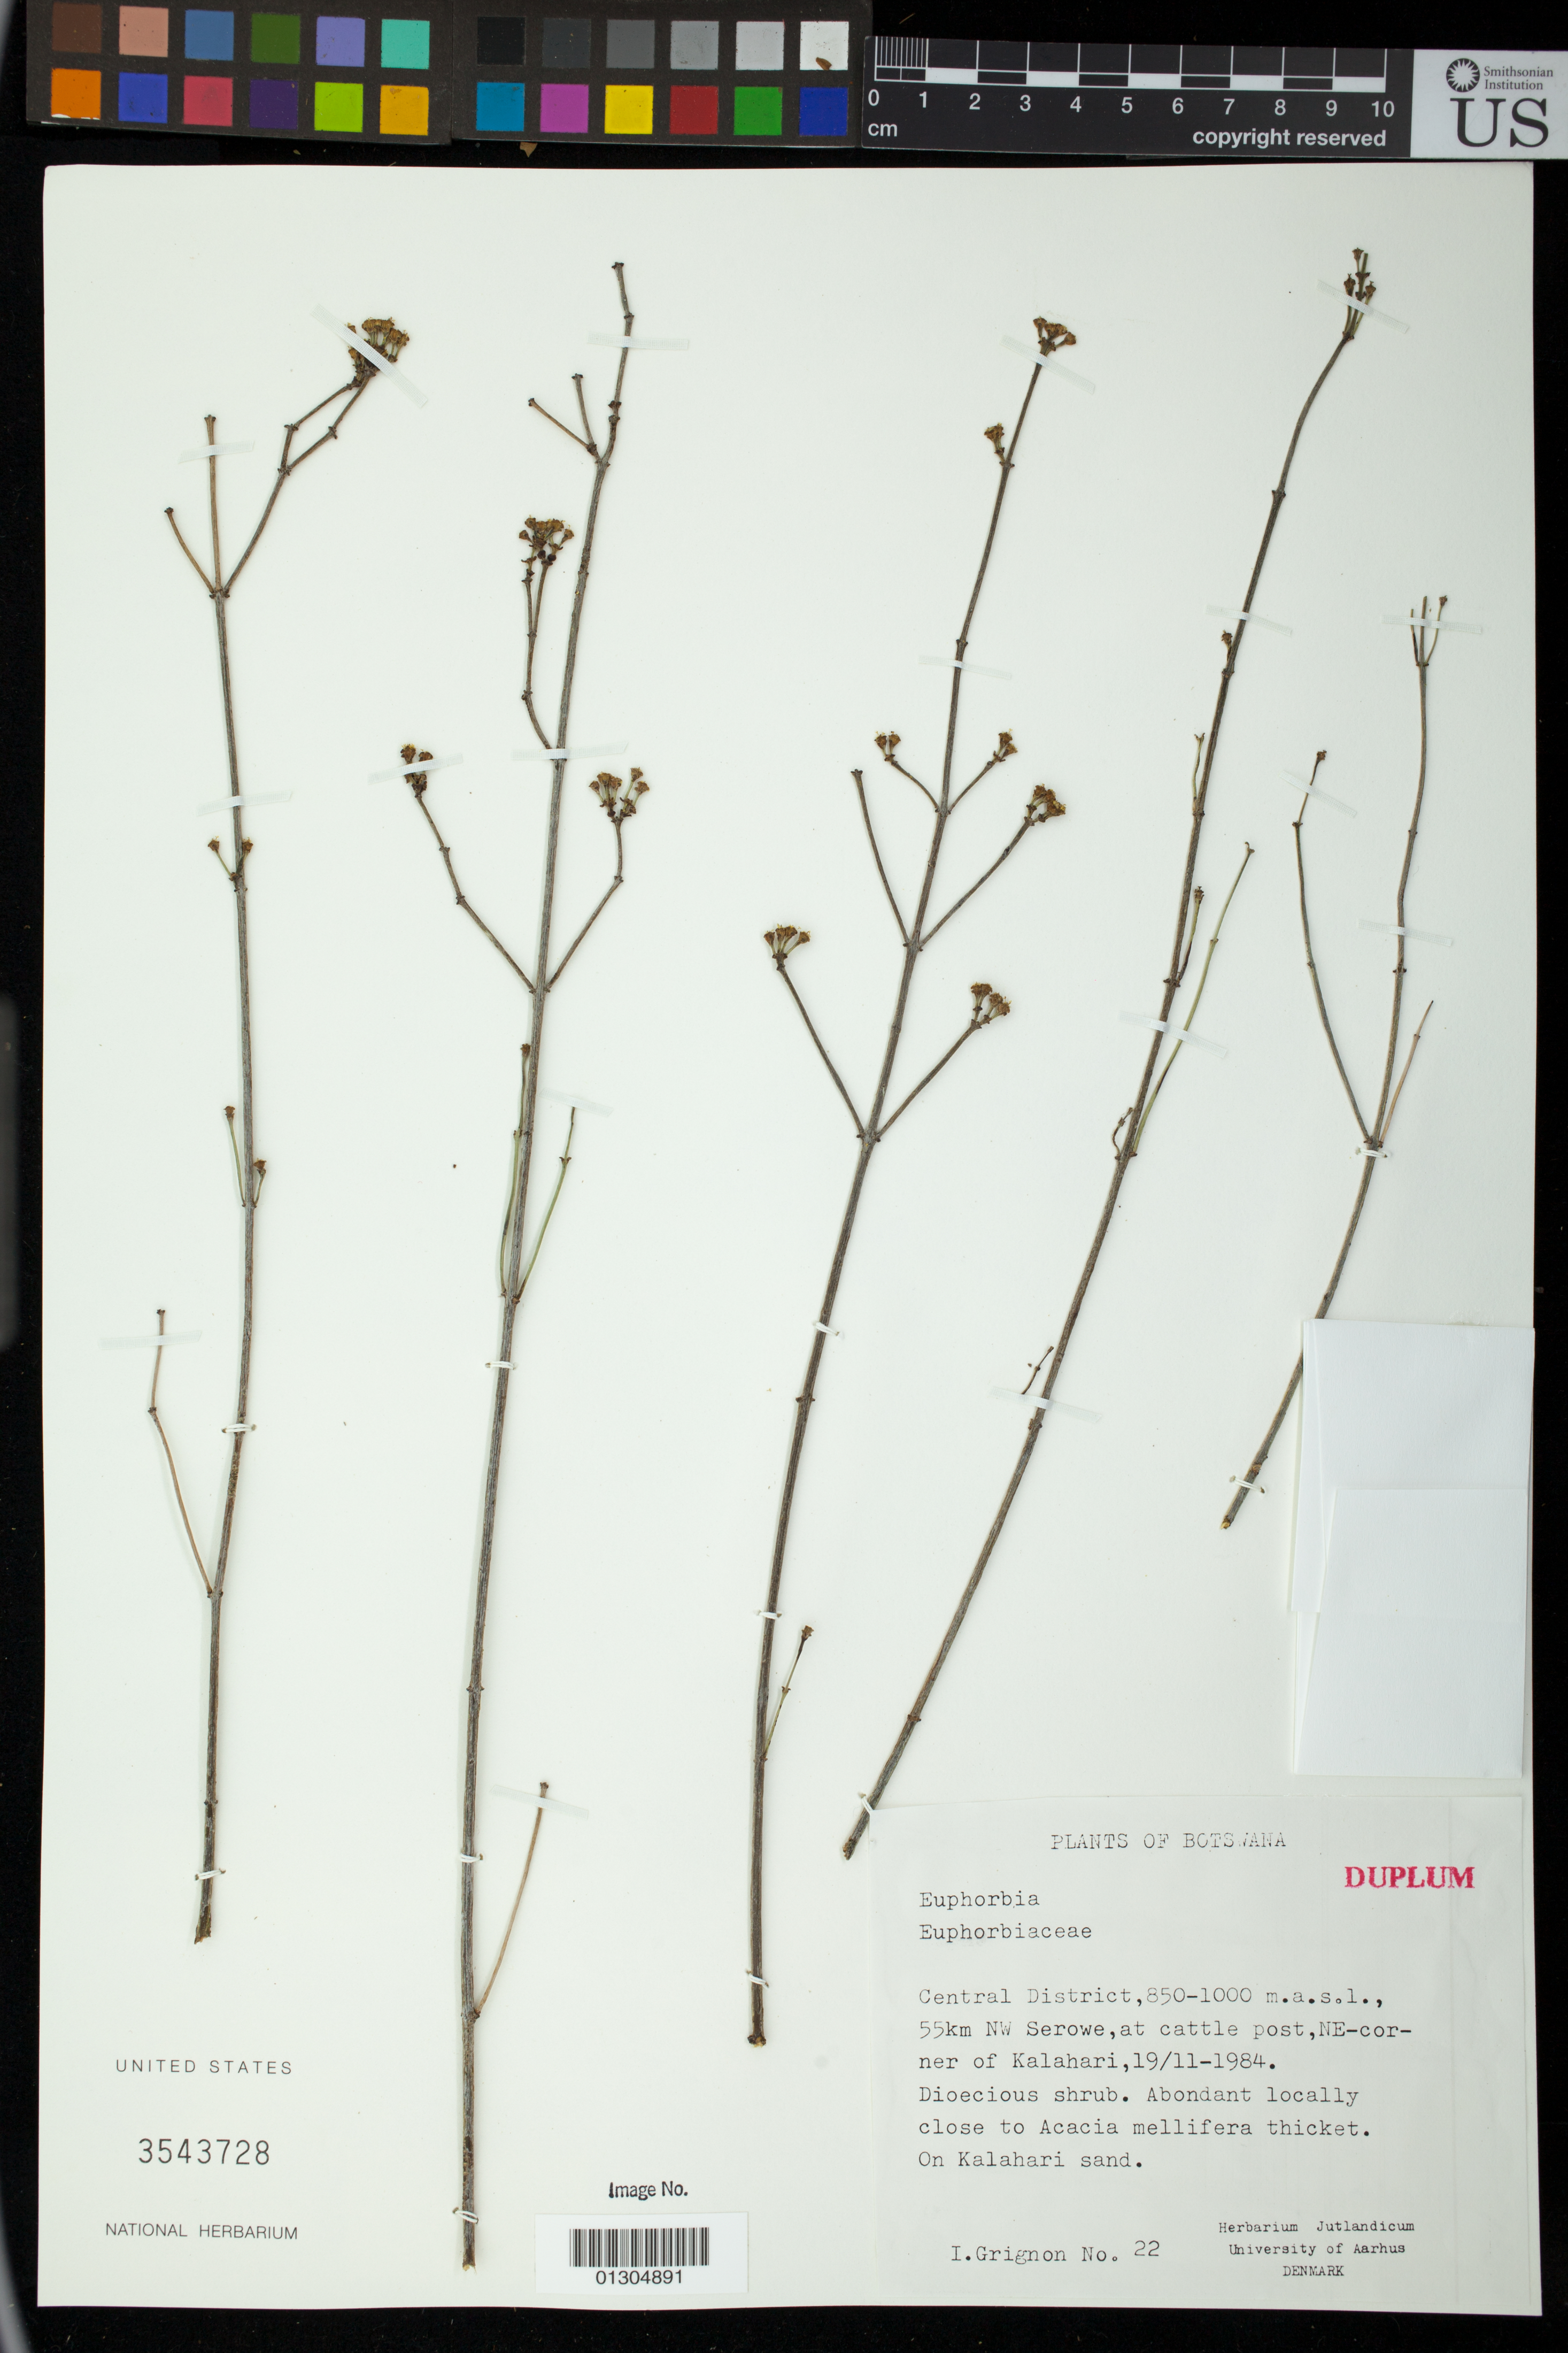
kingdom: Plantae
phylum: Tracheophyta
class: Magnoliopsida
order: Malpighiales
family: Euphorbiaceae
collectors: I. Grignon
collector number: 22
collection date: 1984-11-19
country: Botswana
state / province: Central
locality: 55 km NW Serowe, at cattle post, NE-corner of Kalahari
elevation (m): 850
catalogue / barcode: US 3543728